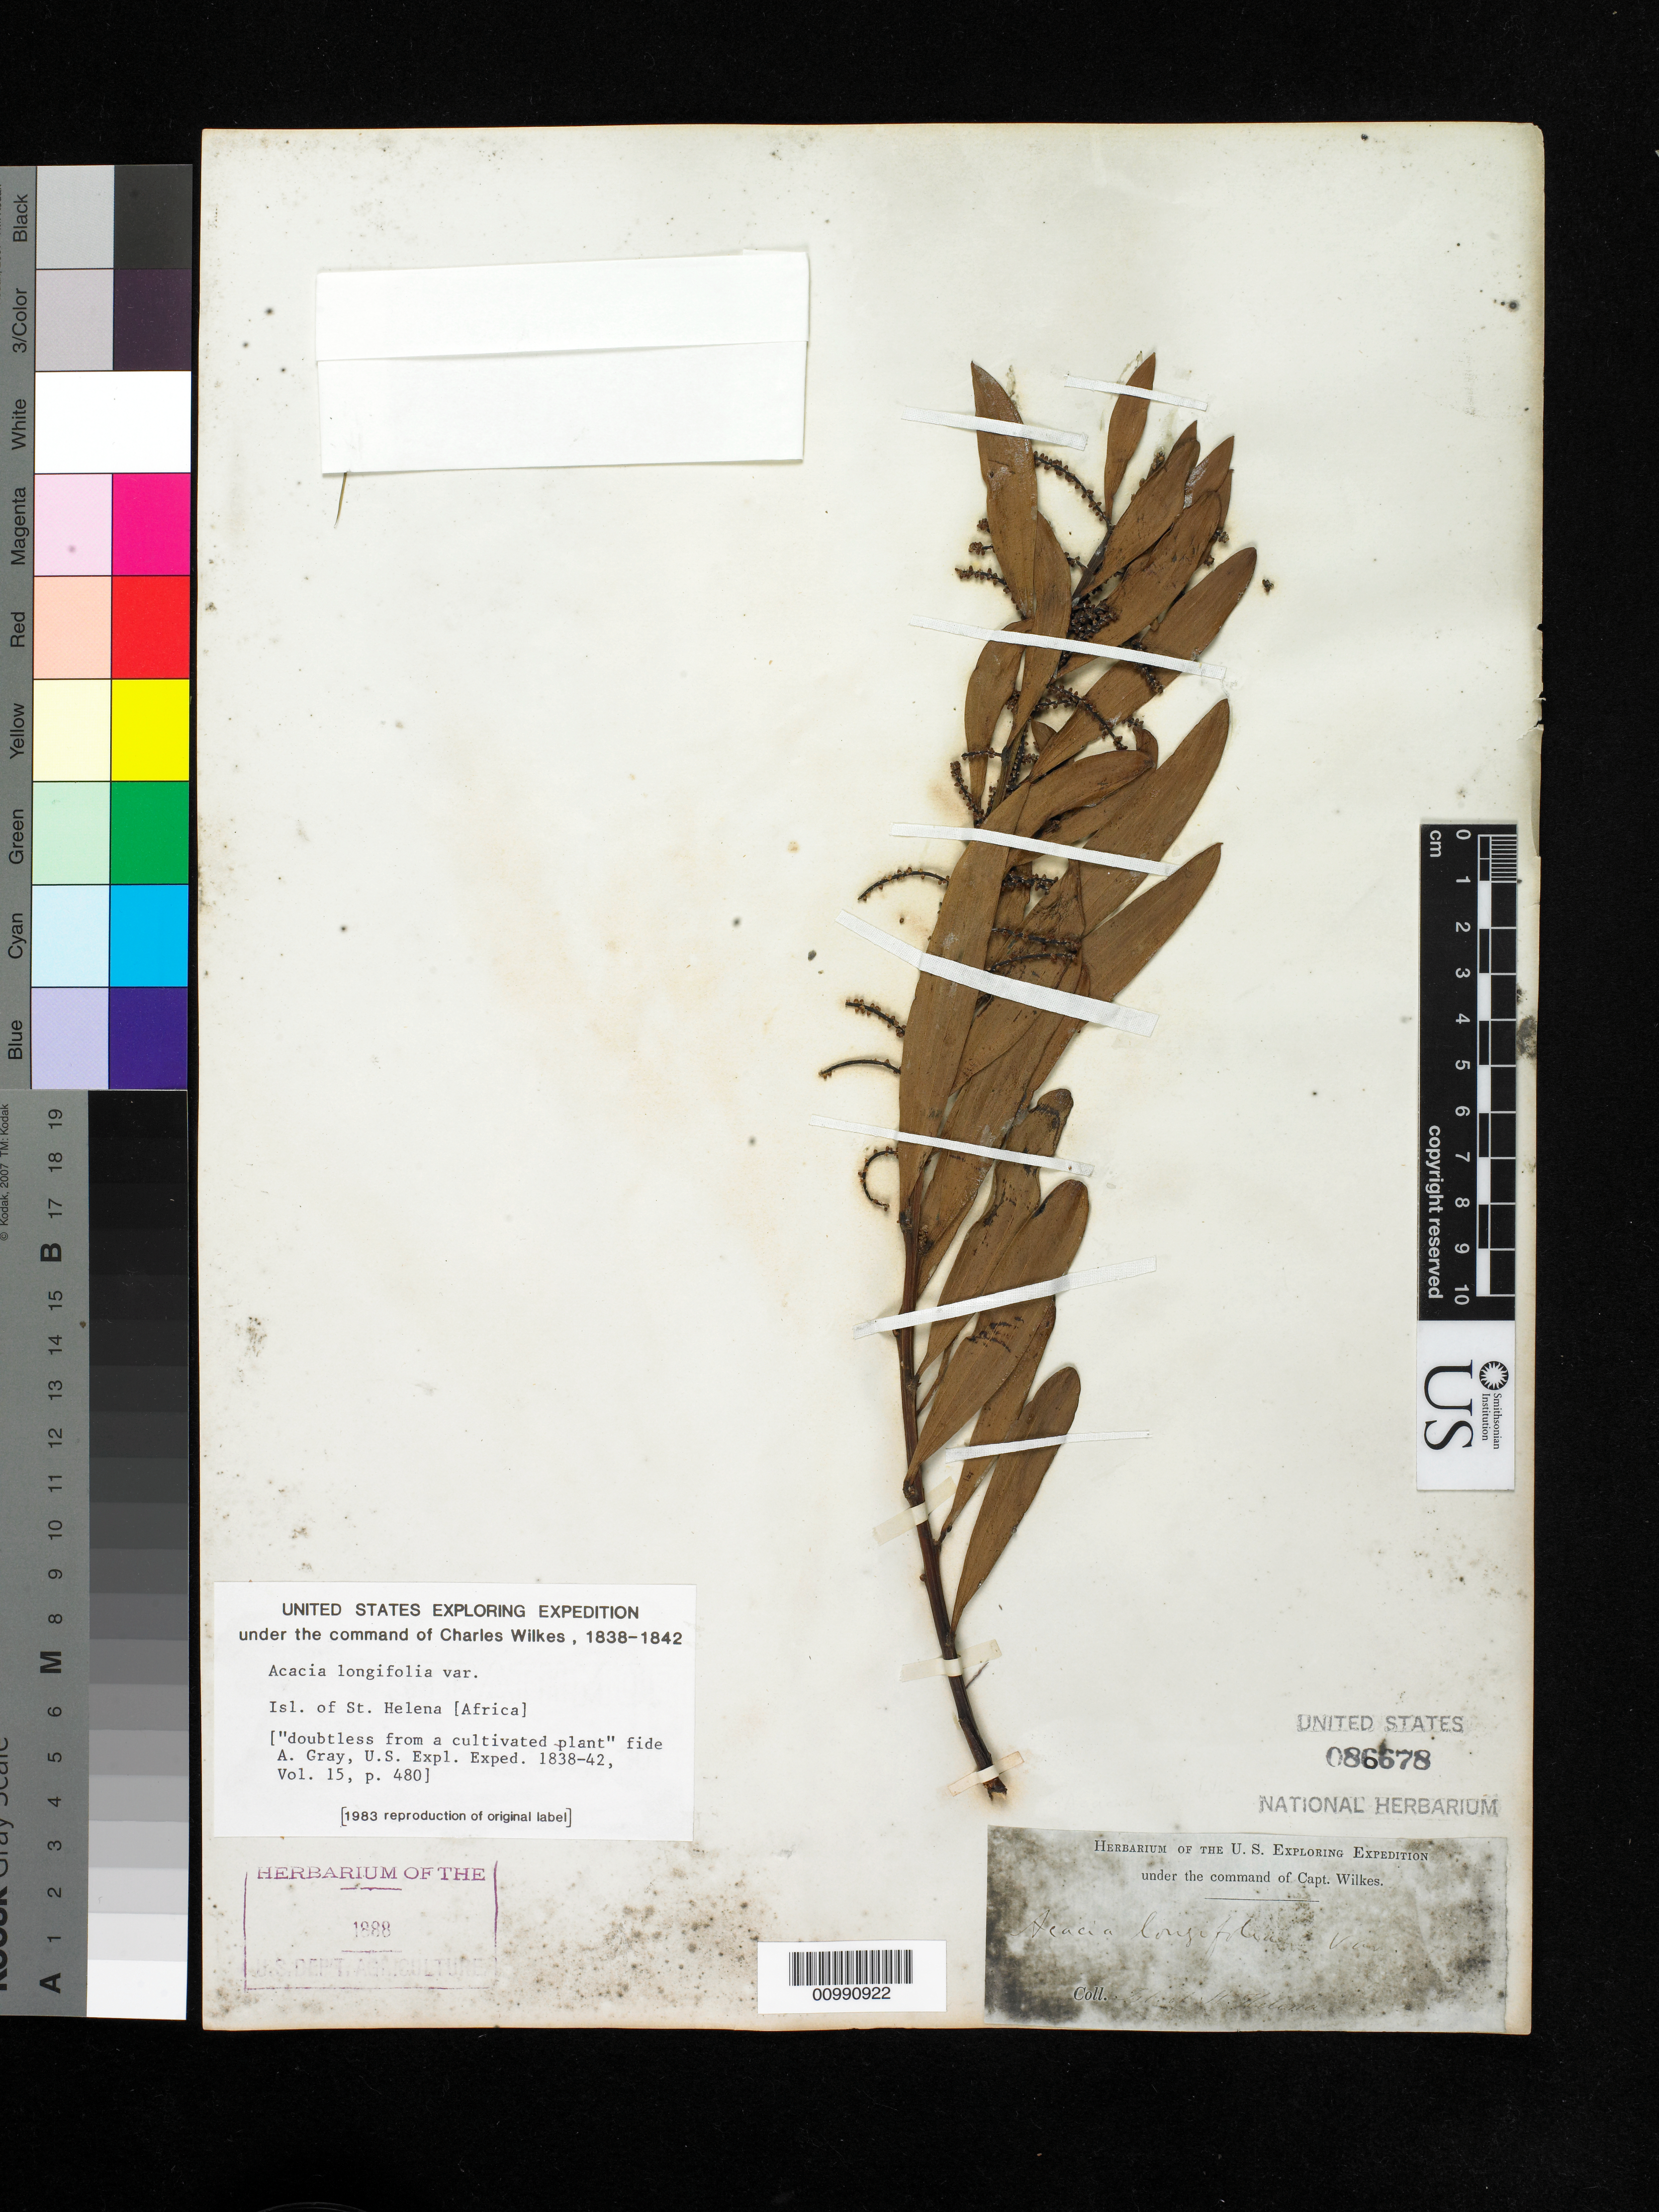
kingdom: Plantae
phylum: Tracheophyta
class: Magnoliopsida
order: Fabales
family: Fabaceae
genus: Acacia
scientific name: Acacia longifolia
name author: (Andrews) Willd.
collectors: Wilkes Explor. Exped.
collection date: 1838/1842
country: St. Helena Islands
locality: Isl. Of St. Helena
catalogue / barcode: US 86675